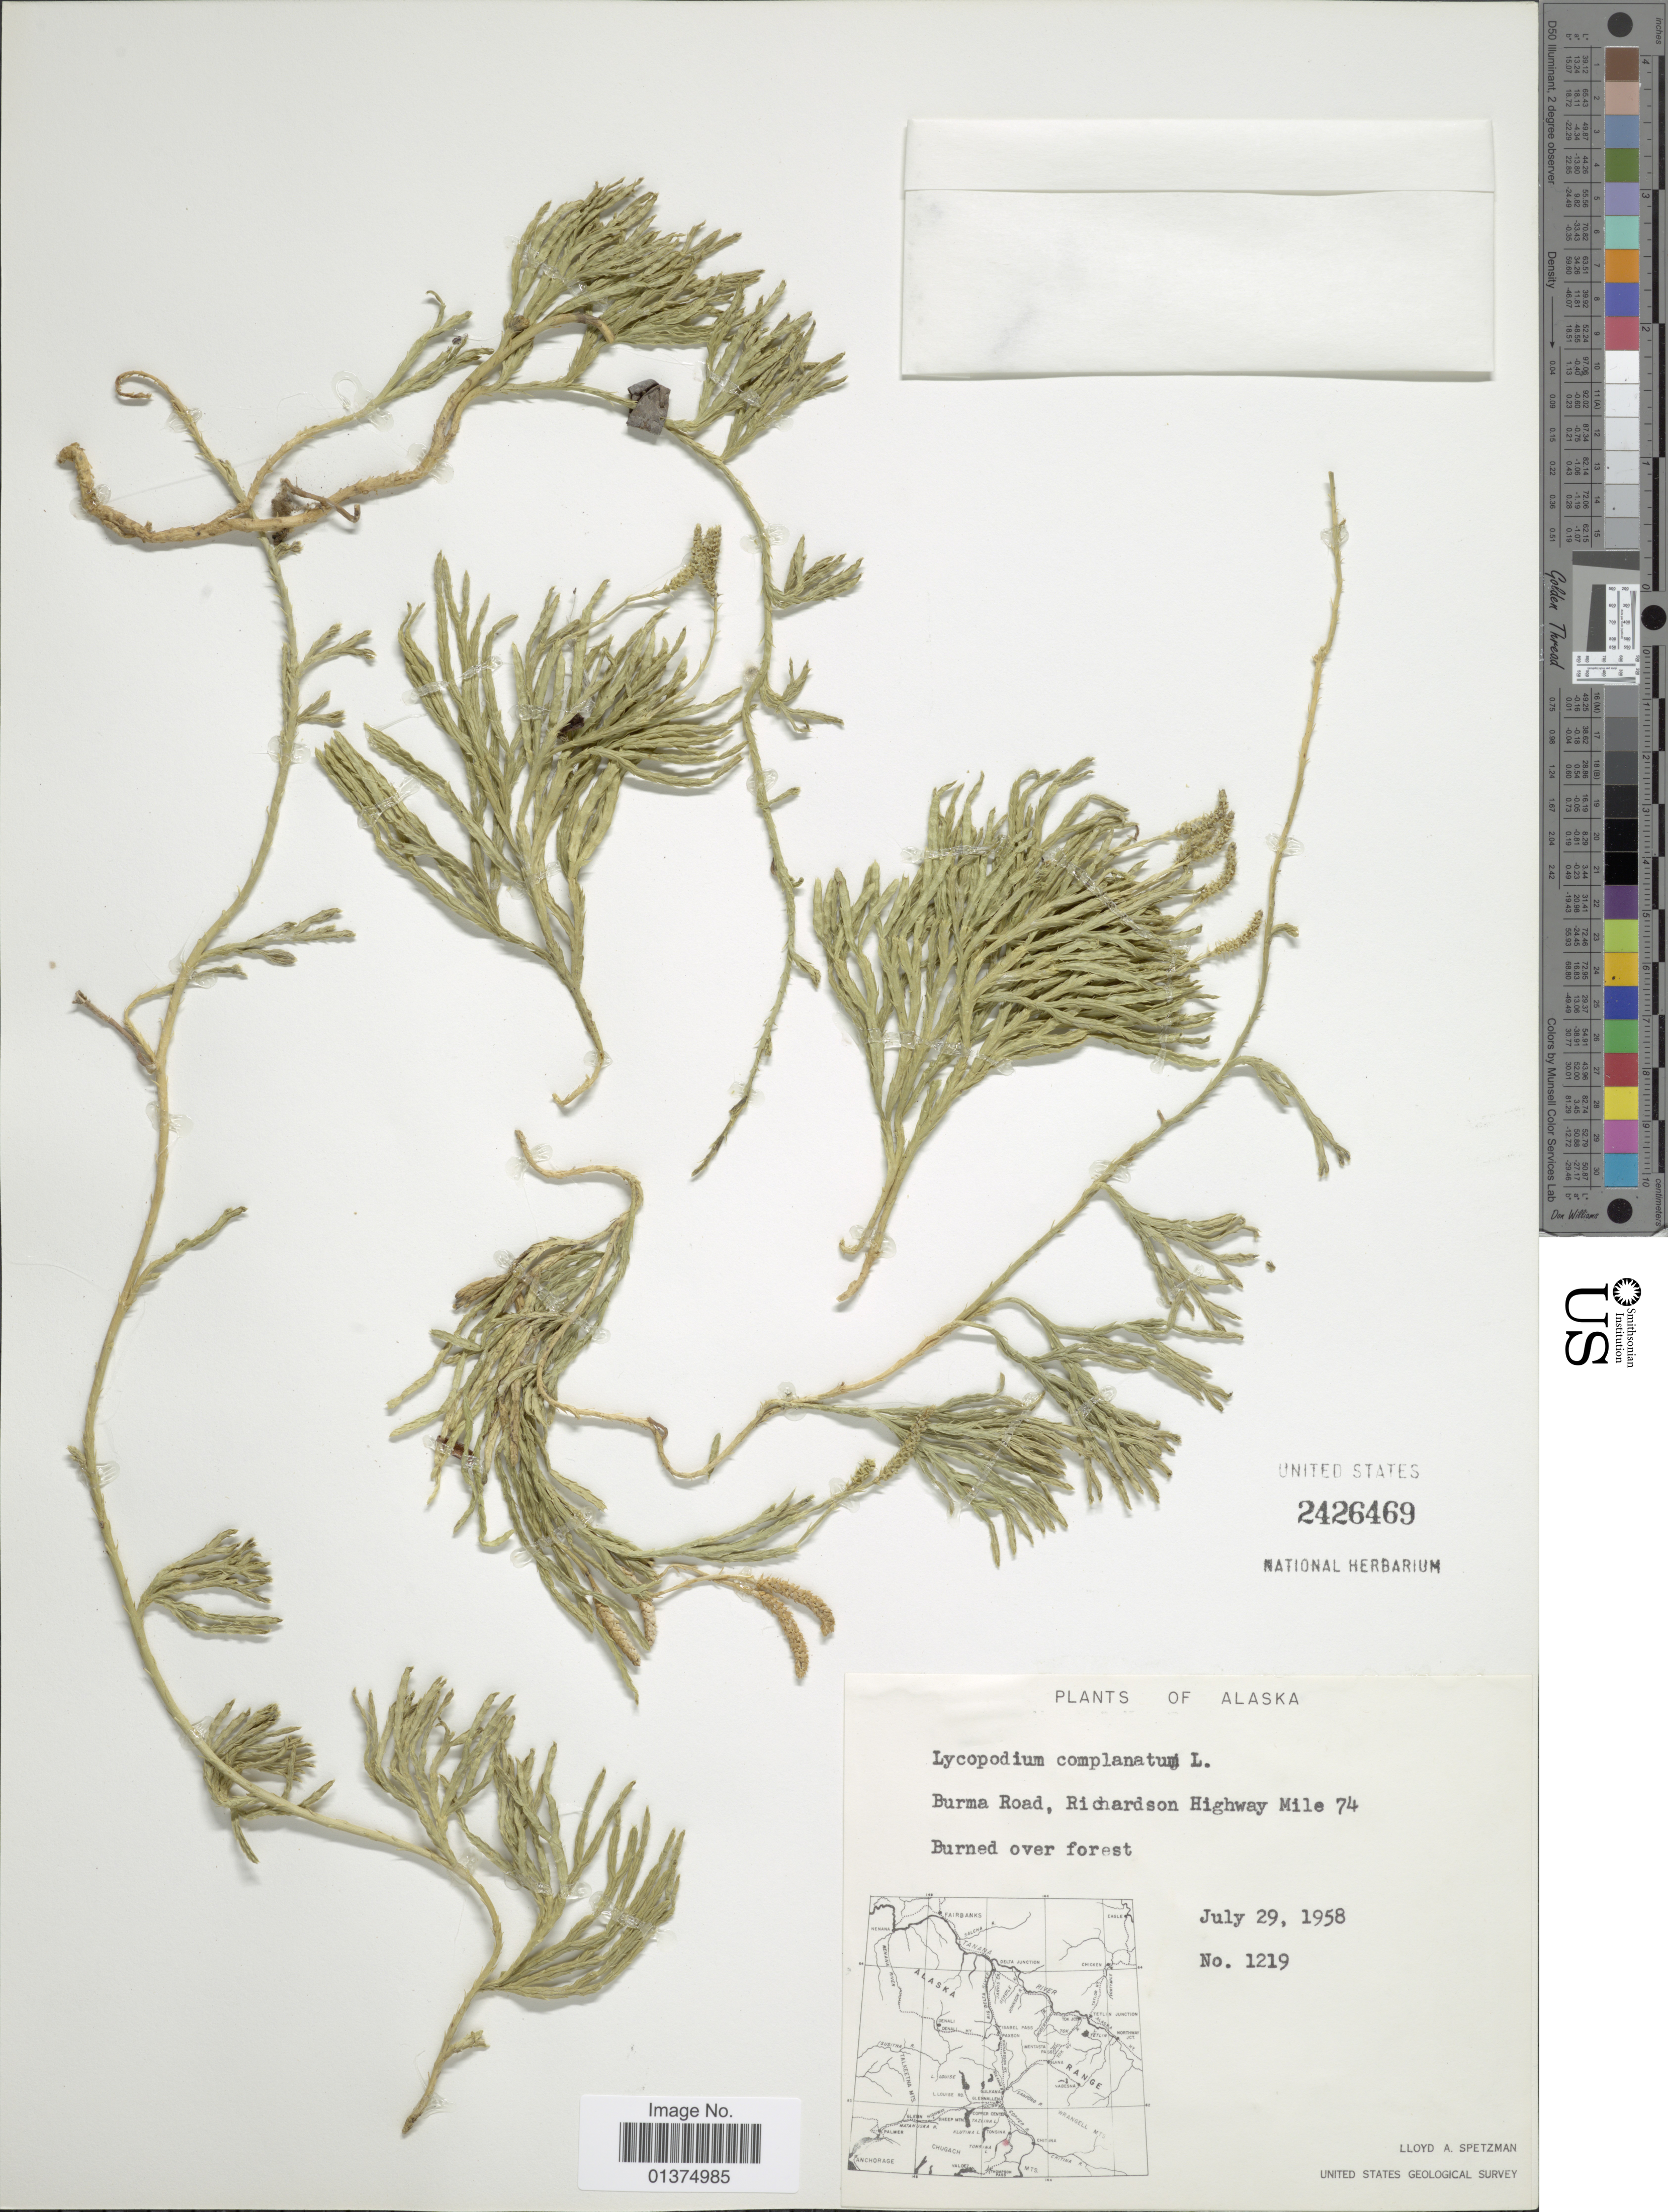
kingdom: Plantae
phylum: Tracheophyta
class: Lycopodiopsida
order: Lycopodiales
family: Lycopodiaceae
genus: Diphasiastrum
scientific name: Diphasiastrum complanatum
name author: (L.) Holub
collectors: L. Spetzman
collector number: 1219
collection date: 1958-07-29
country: United States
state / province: Alaska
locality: Burma Road, Richardson Highway Mile 74 Burned over forest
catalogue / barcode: US 2426469